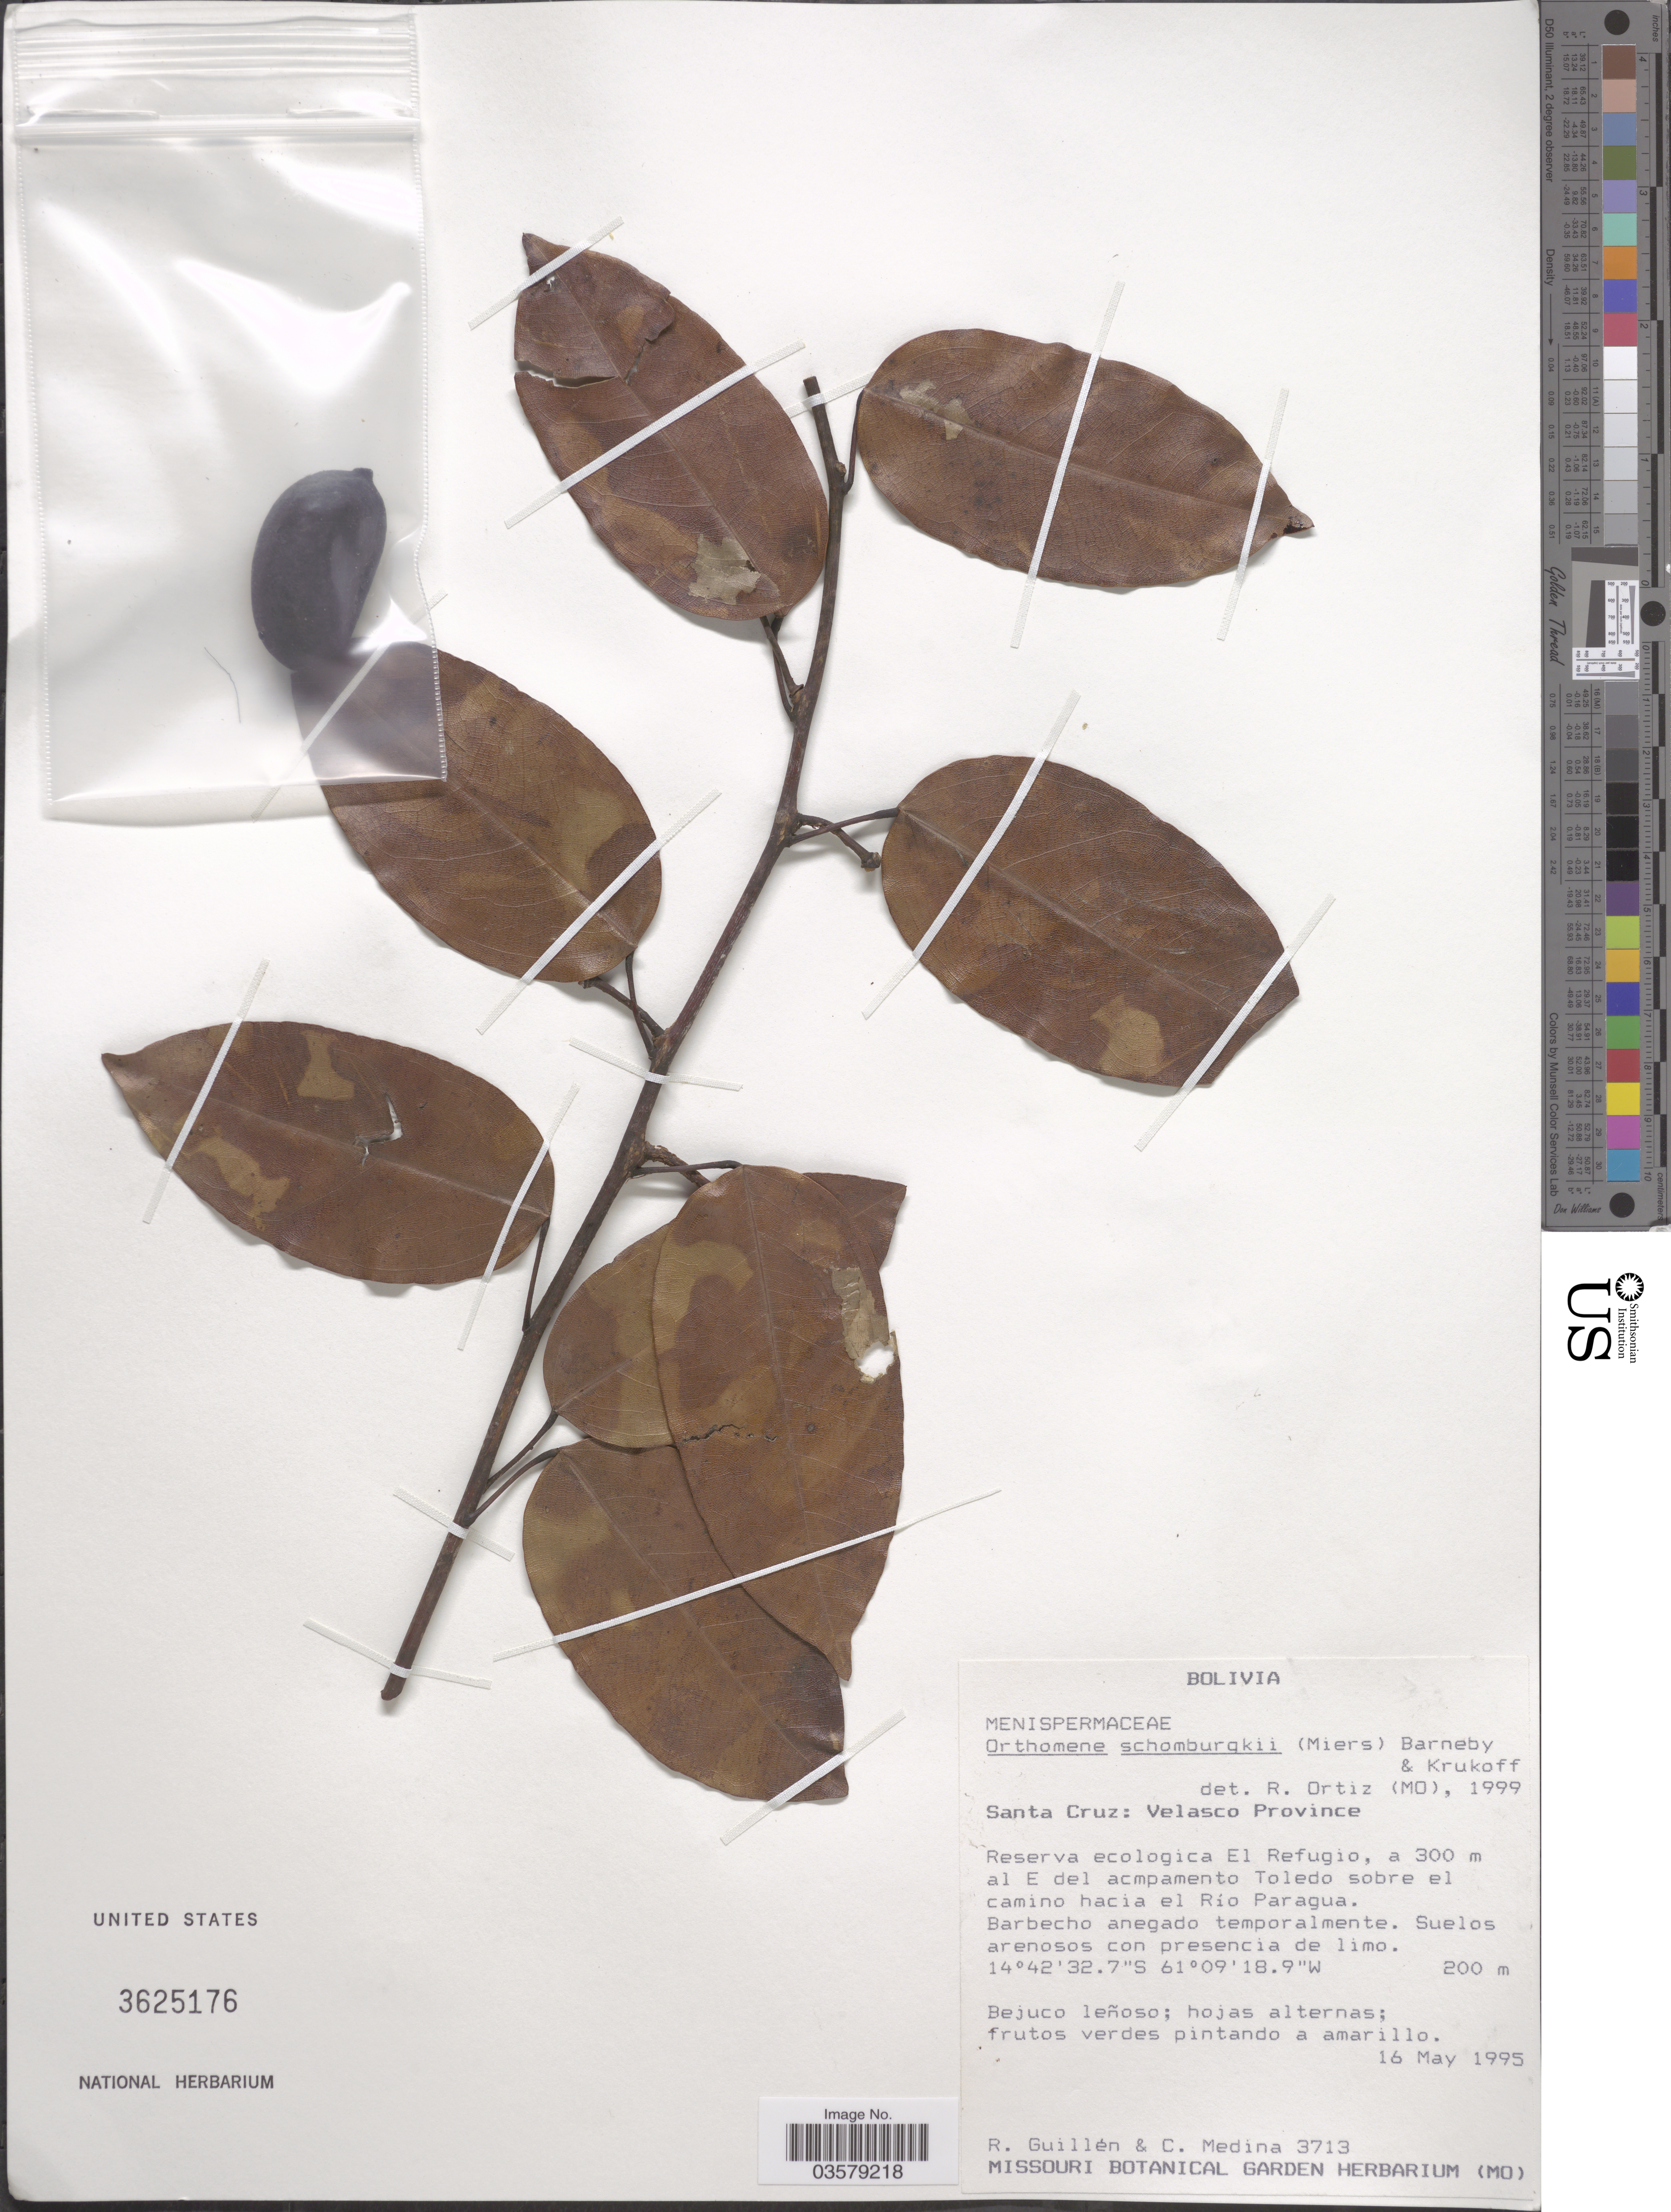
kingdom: Plantae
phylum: Tracheophyta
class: Magnoliopsida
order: Ranunculales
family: Menispermaceae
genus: Anomospermum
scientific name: Anomospermum schomburgkii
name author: Miers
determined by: Strong, Mark T., (BOT), Smithsonian Institution - National Museum of Natural History (UNITED STATES)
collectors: R. Guillen & C. Medina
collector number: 3713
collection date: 1995-05-16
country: Bolivia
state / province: Santa Cruz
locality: Velasco Province. Reserva ecological El Refugio, a 300 m al E del acmpamento Toledo sobre el camino hacia el Río Paragua.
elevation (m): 200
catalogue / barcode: US 3625176